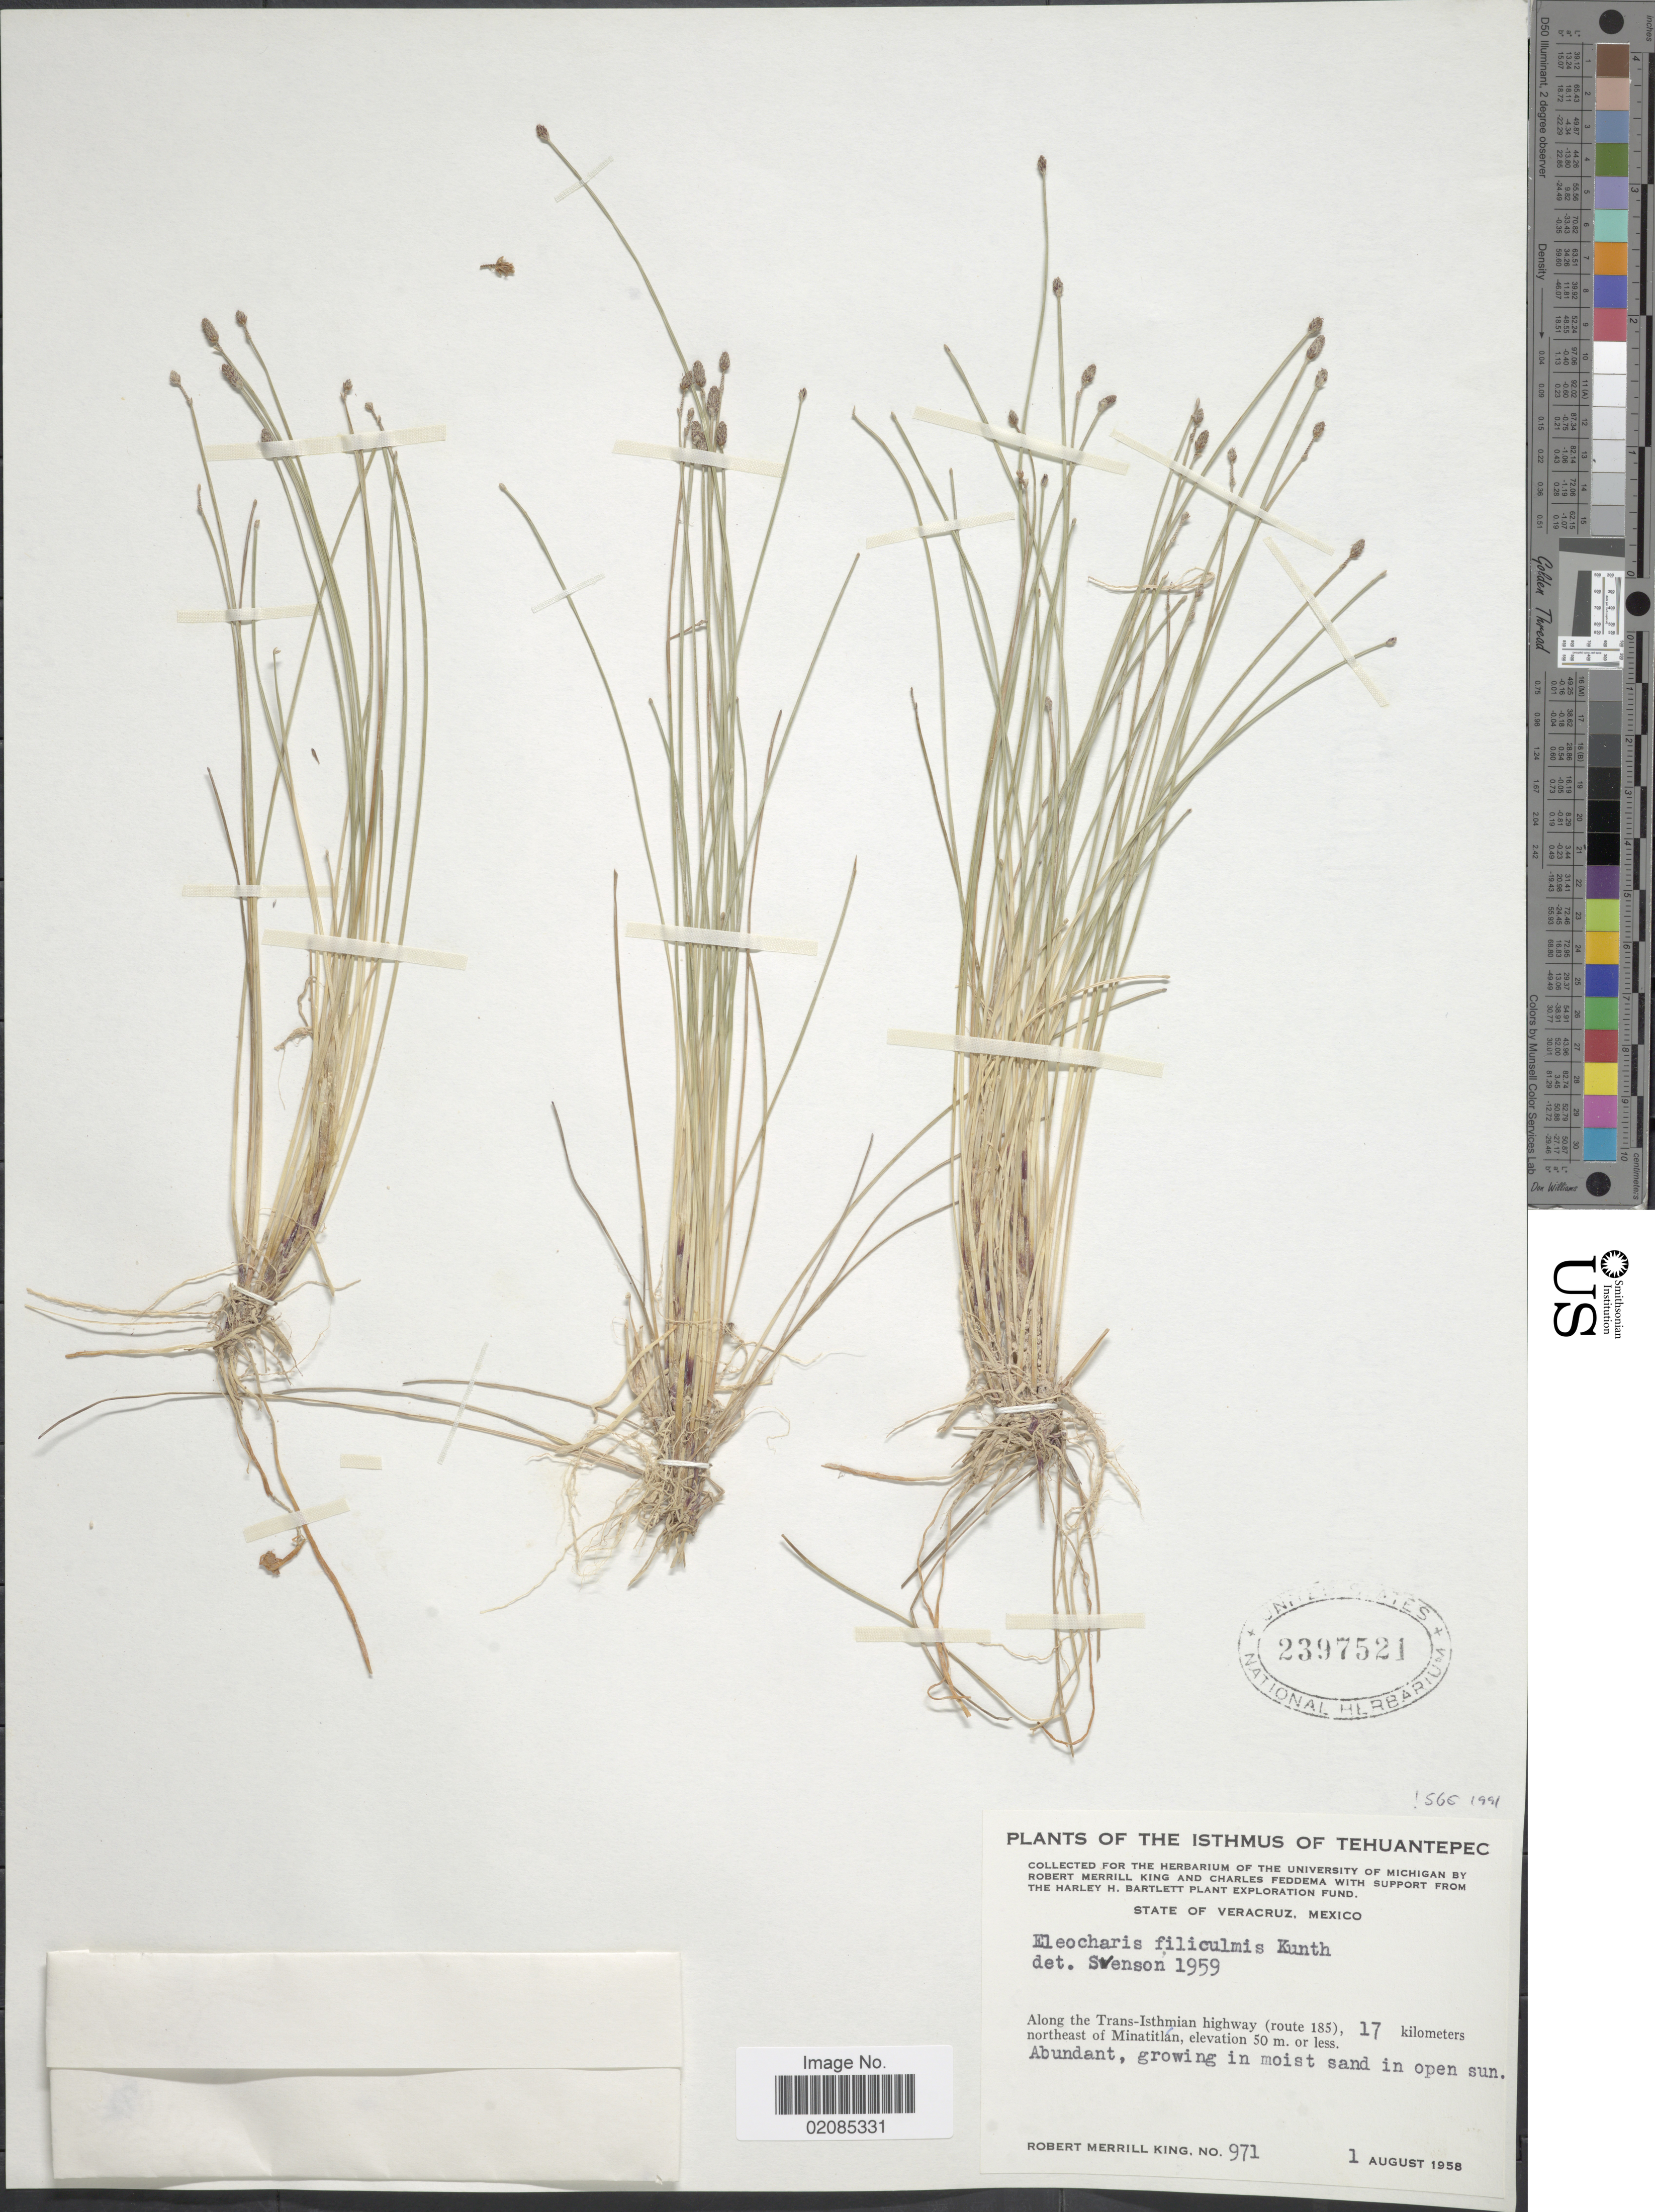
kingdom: Plantae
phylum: Tracheophyta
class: Liliopsida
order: Poales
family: Cyperaceae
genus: Eleocharis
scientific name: Eleocharis filiculmis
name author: Kunth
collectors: R. M. King & C. Feddema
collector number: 971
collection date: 1958-08-01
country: Mexico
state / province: Veracruz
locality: The Isthmus of Tehuantepec. State of Veracruz, Along the Trans- Isthmian highway (route 185), 17 kilometers northeast of Minatitlan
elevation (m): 50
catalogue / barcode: US 2397521